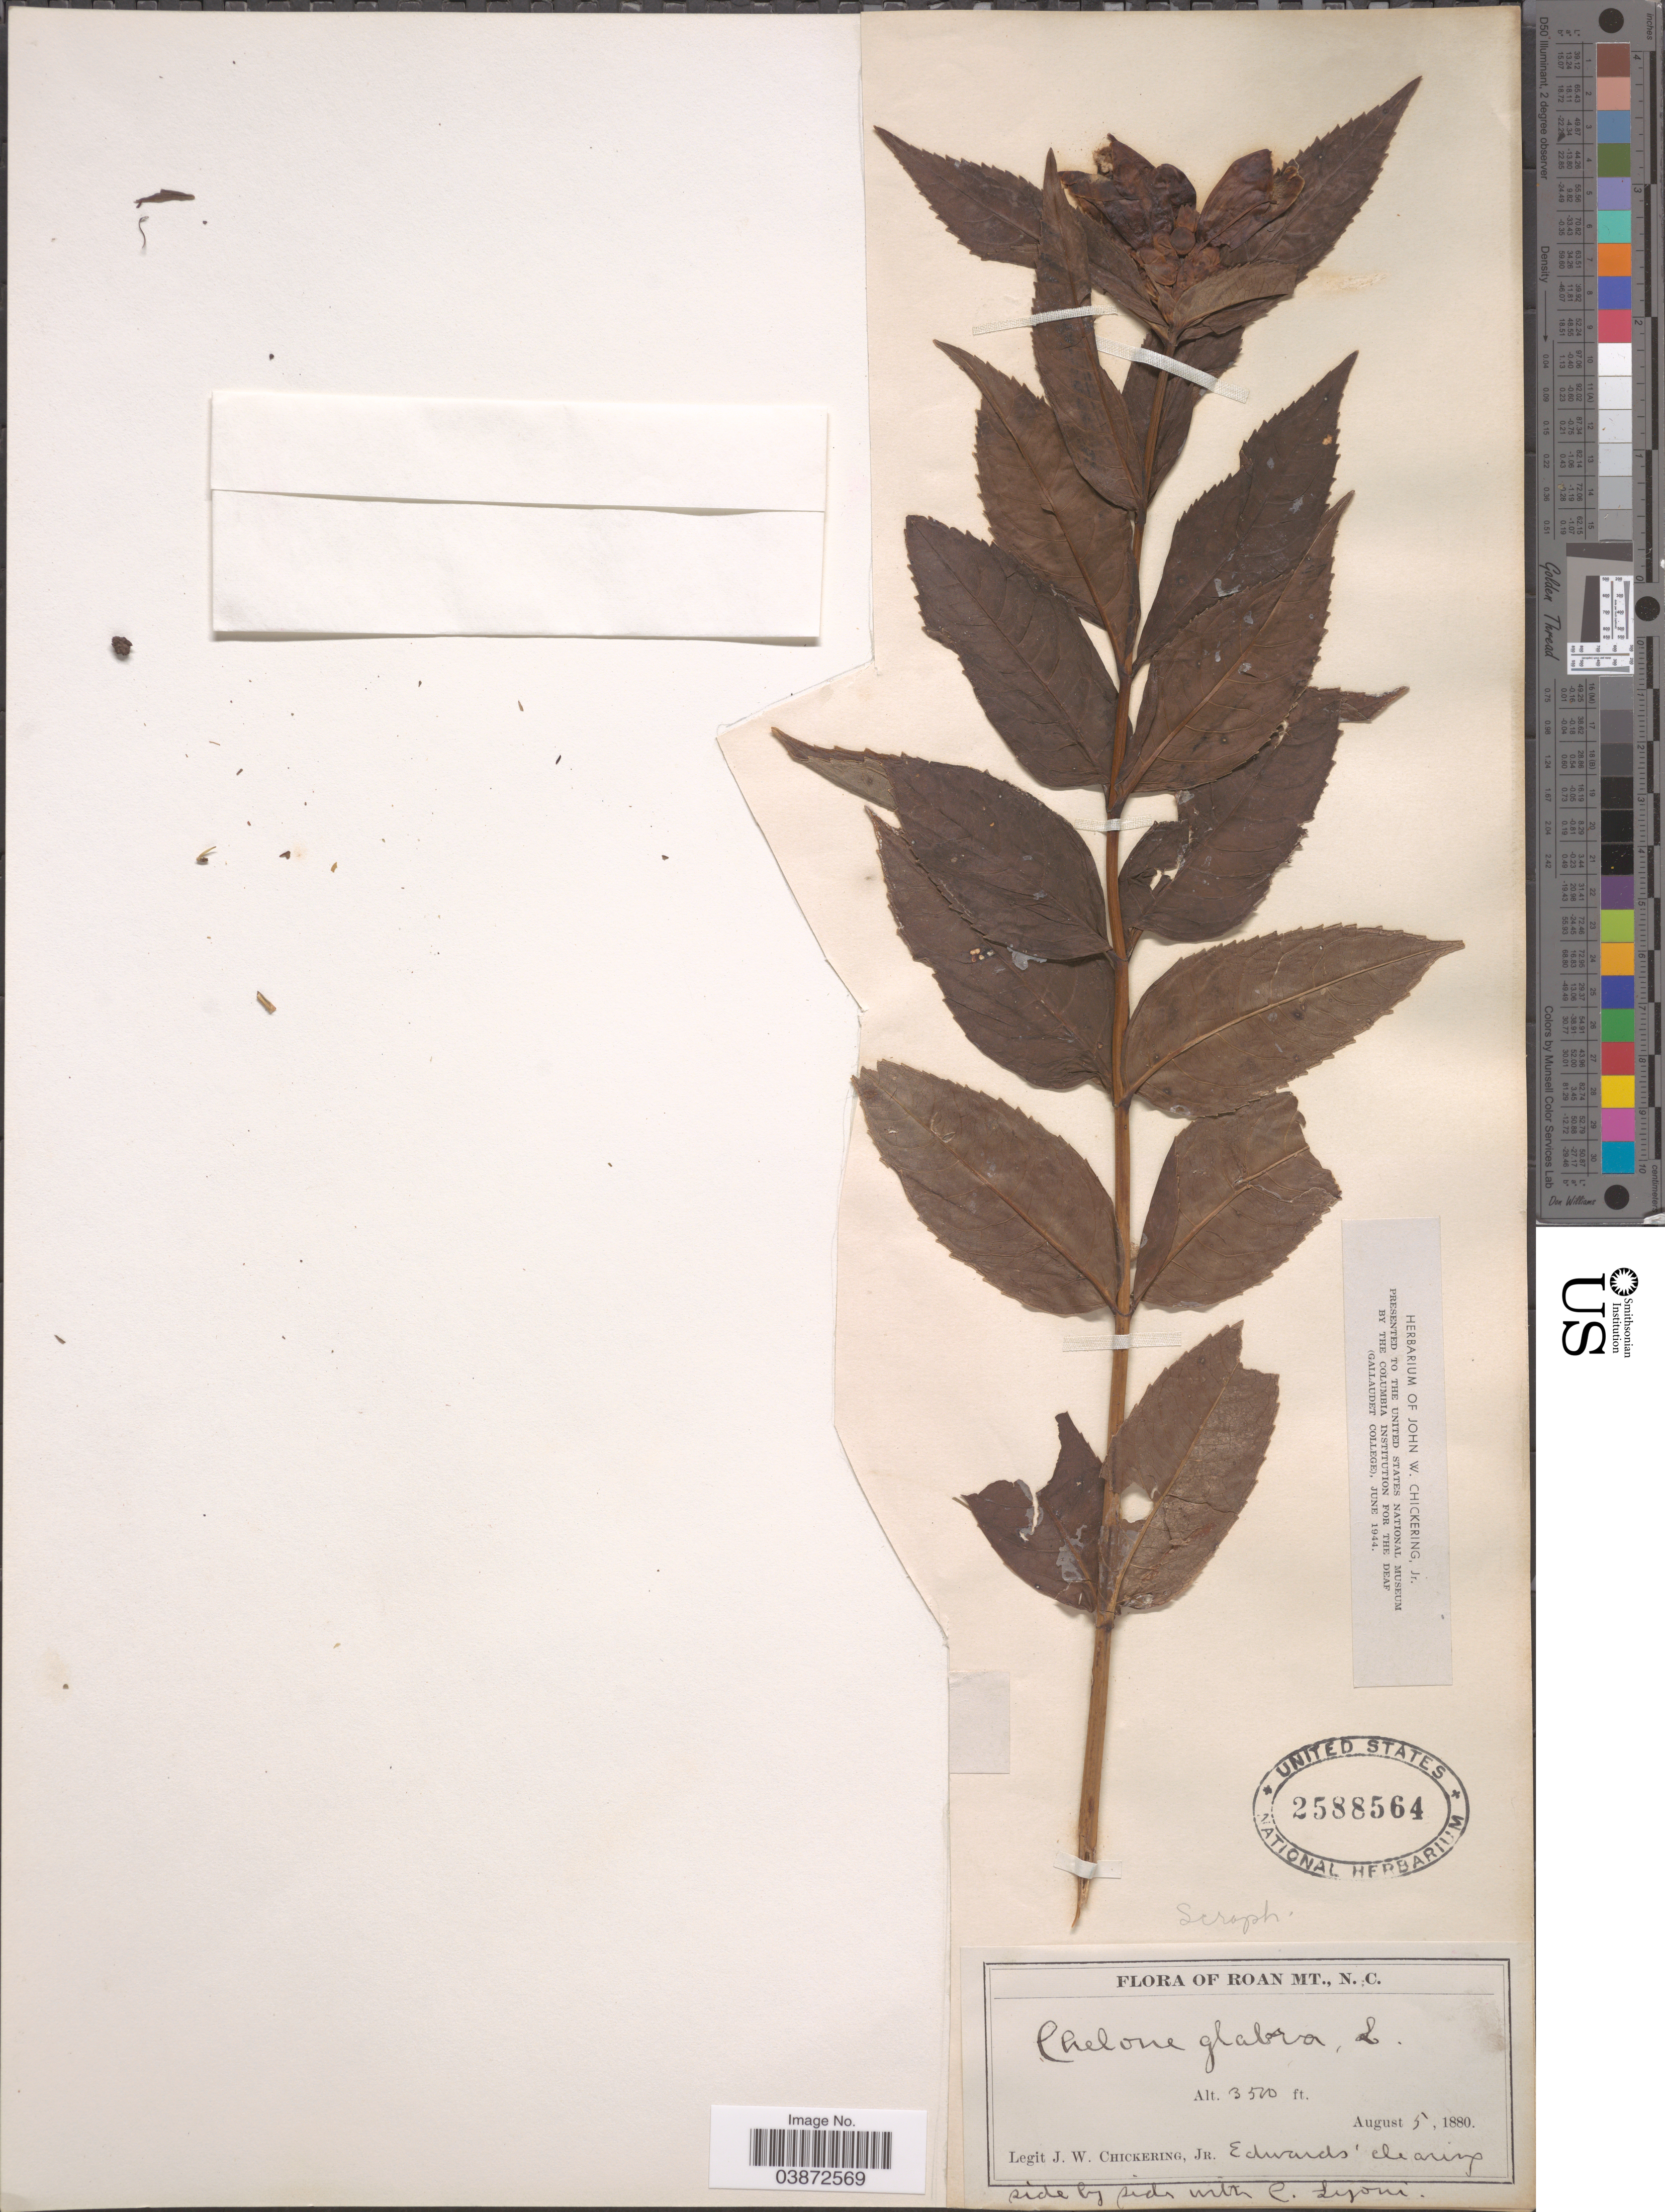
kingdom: Plantae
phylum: Tracheophyta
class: Magnoliopsida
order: Lamiales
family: Plantaginaceae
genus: Chelone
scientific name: Chelone glabra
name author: L.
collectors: J. W. Chickering Jr.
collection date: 1880-08-05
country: United States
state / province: North Carolina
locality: Roan Mt. Edwards' clearing.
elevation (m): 1067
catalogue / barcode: US 2588564